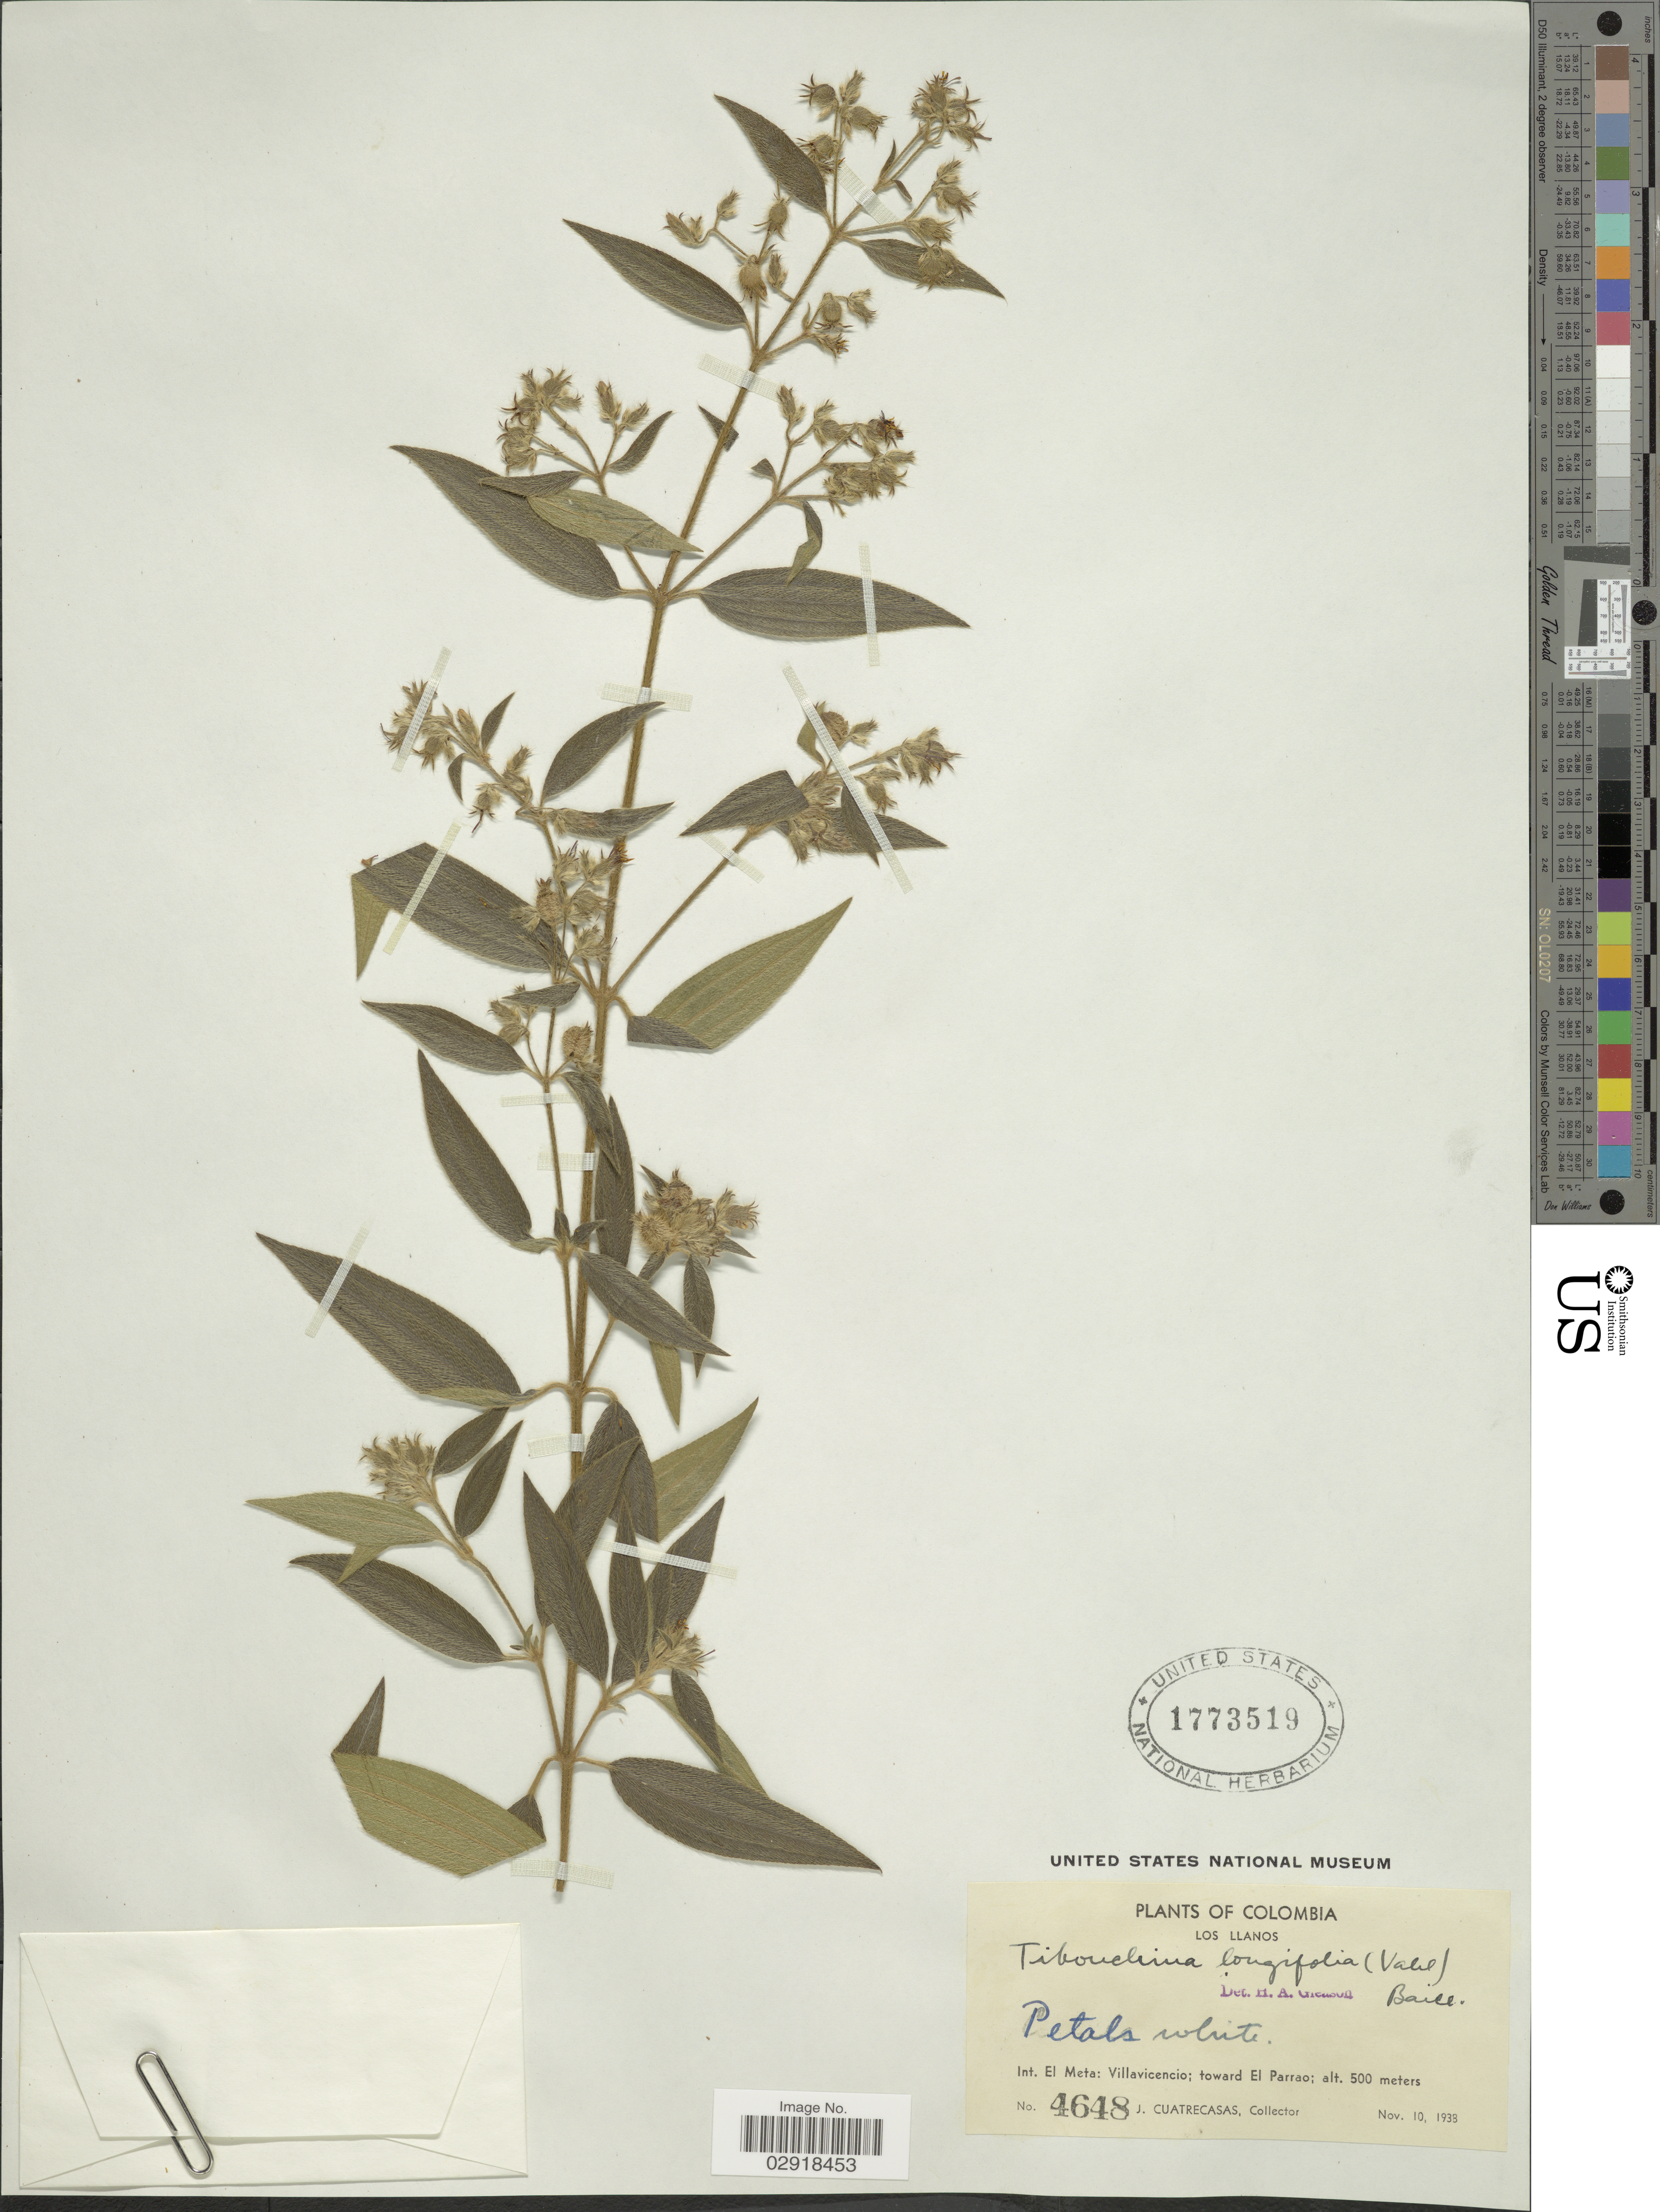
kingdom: Plantae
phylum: Tracheophyta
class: Magnoliopsida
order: Myrtales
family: Melastomataceae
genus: Chaetogastra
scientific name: Chaetogastra longifolia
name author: (Vahl) DC.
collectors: J. Cuatrecasas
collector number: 4648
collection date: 1938-11-10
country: Colombia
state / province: Meta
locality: Los Llanos, Int. El Meta, Villavicencio, toward El Parrao.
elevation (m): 500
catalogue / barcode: US 1773519